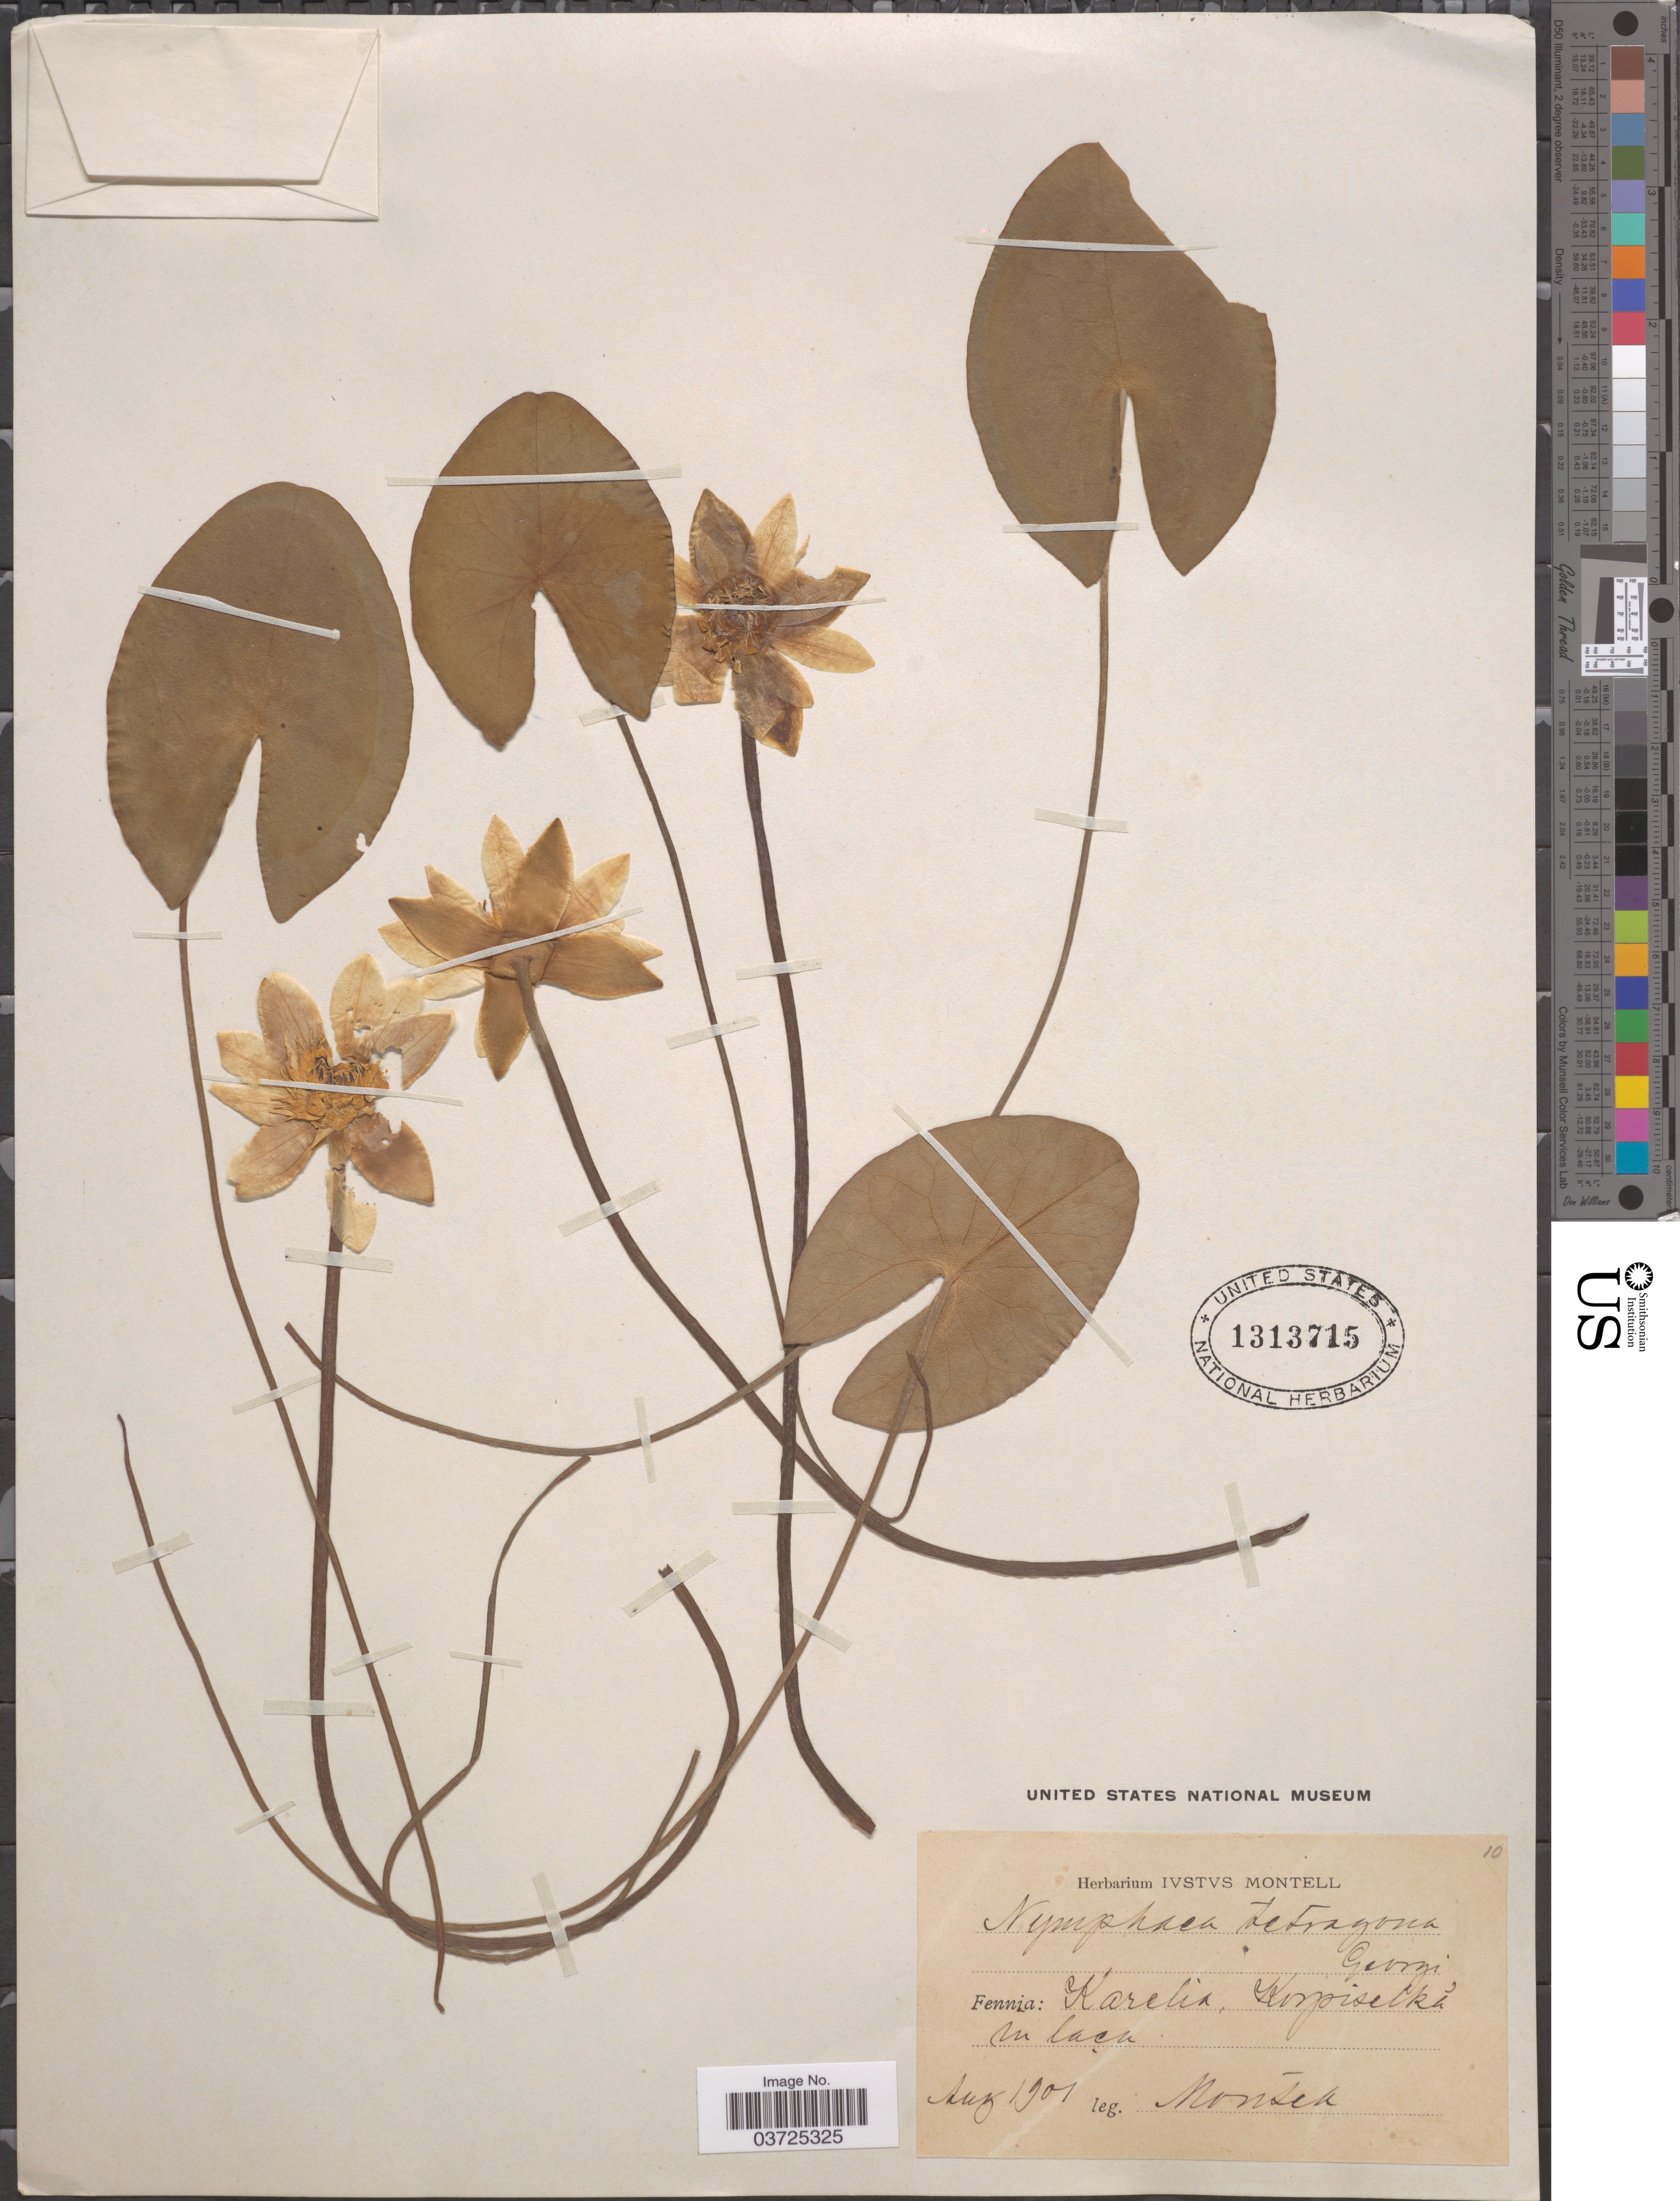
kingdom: Plantae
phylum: Tracheophyta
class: Magnoliopsida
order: Nymphaeales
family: Nymphaeaceae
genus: Nymphaea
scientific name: Nymphaea tetragona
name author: Georgi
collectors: I. Montell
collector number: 10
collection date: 1901-08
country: Finland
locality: Fennia: Karelia.Korpiselkă in laca.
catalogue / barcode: US 1313715